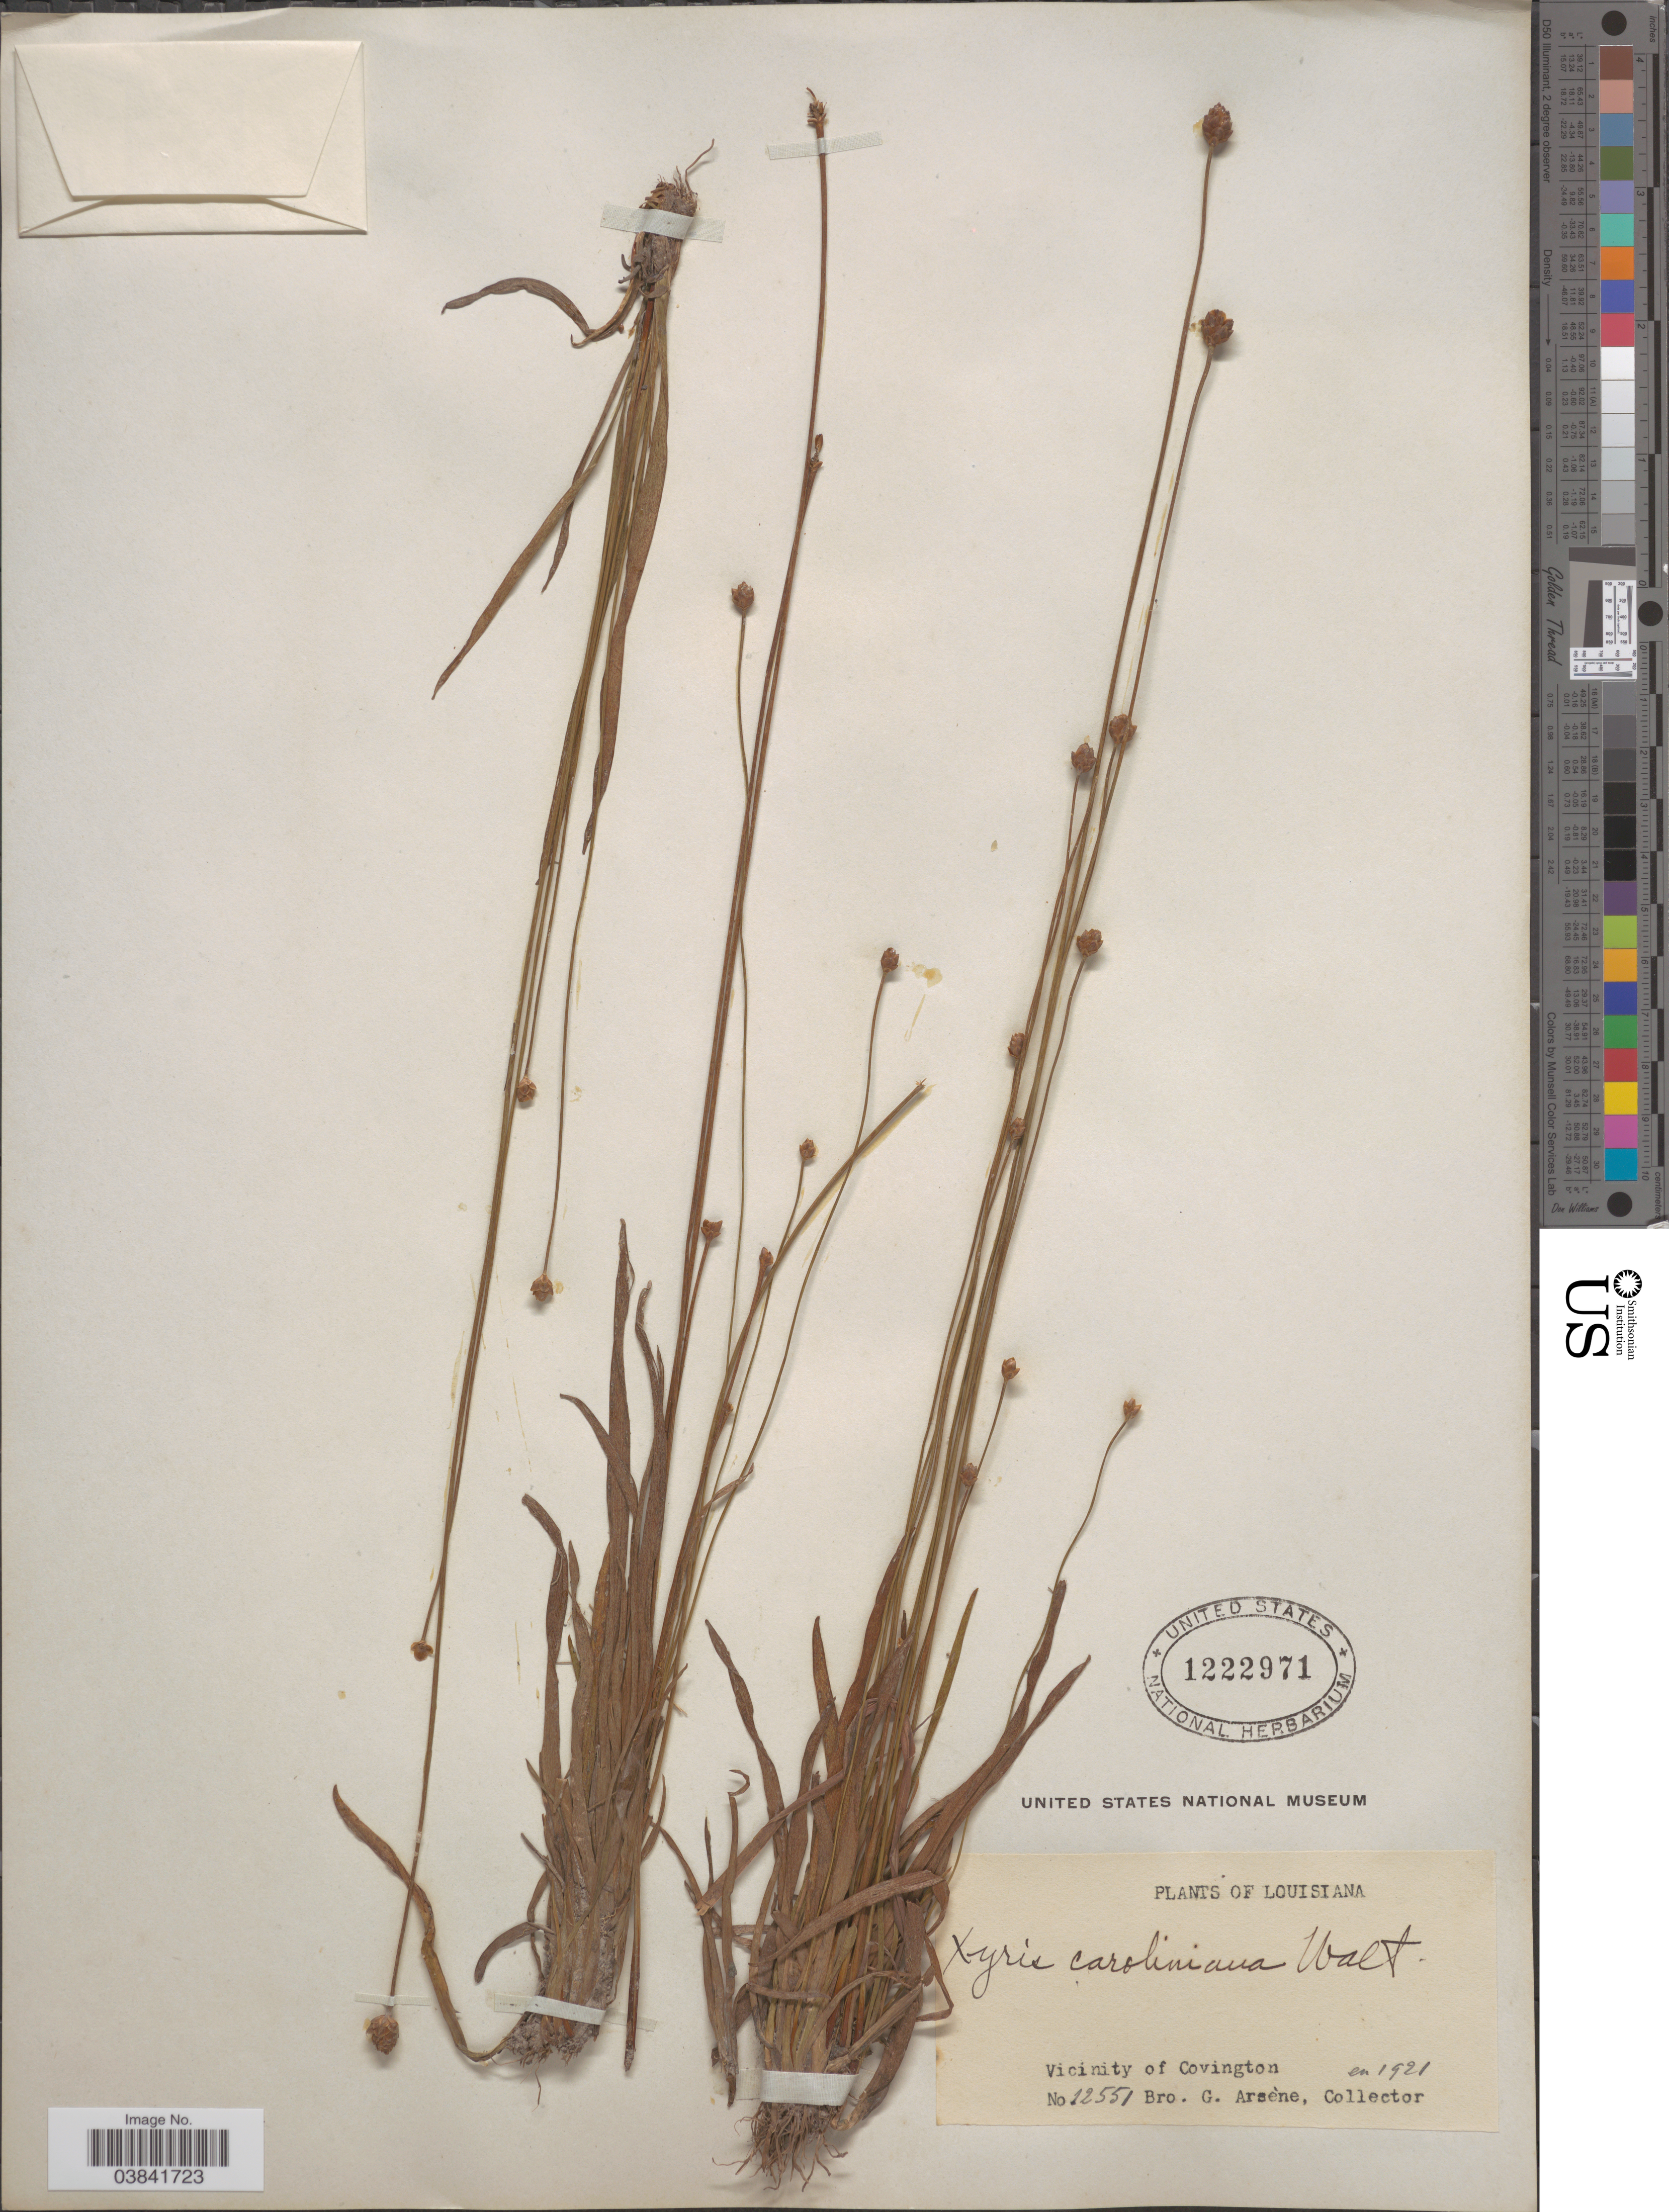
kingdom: Plantae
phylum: Tracheophyta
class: Liliopsida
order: Poales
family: Xyridaceae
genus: Xyris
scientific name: Xyris scabrifolia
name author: R.M. Harper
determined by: Strong, Mark T., (BOT), Smithsonian Institution - National Museum of Natural History (UNITED STATES)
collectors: Bro. G. Arsène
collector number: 12551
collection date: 1921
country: United States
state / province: Louisiana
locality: Vicinity of Covington.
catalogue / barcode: US 1222971